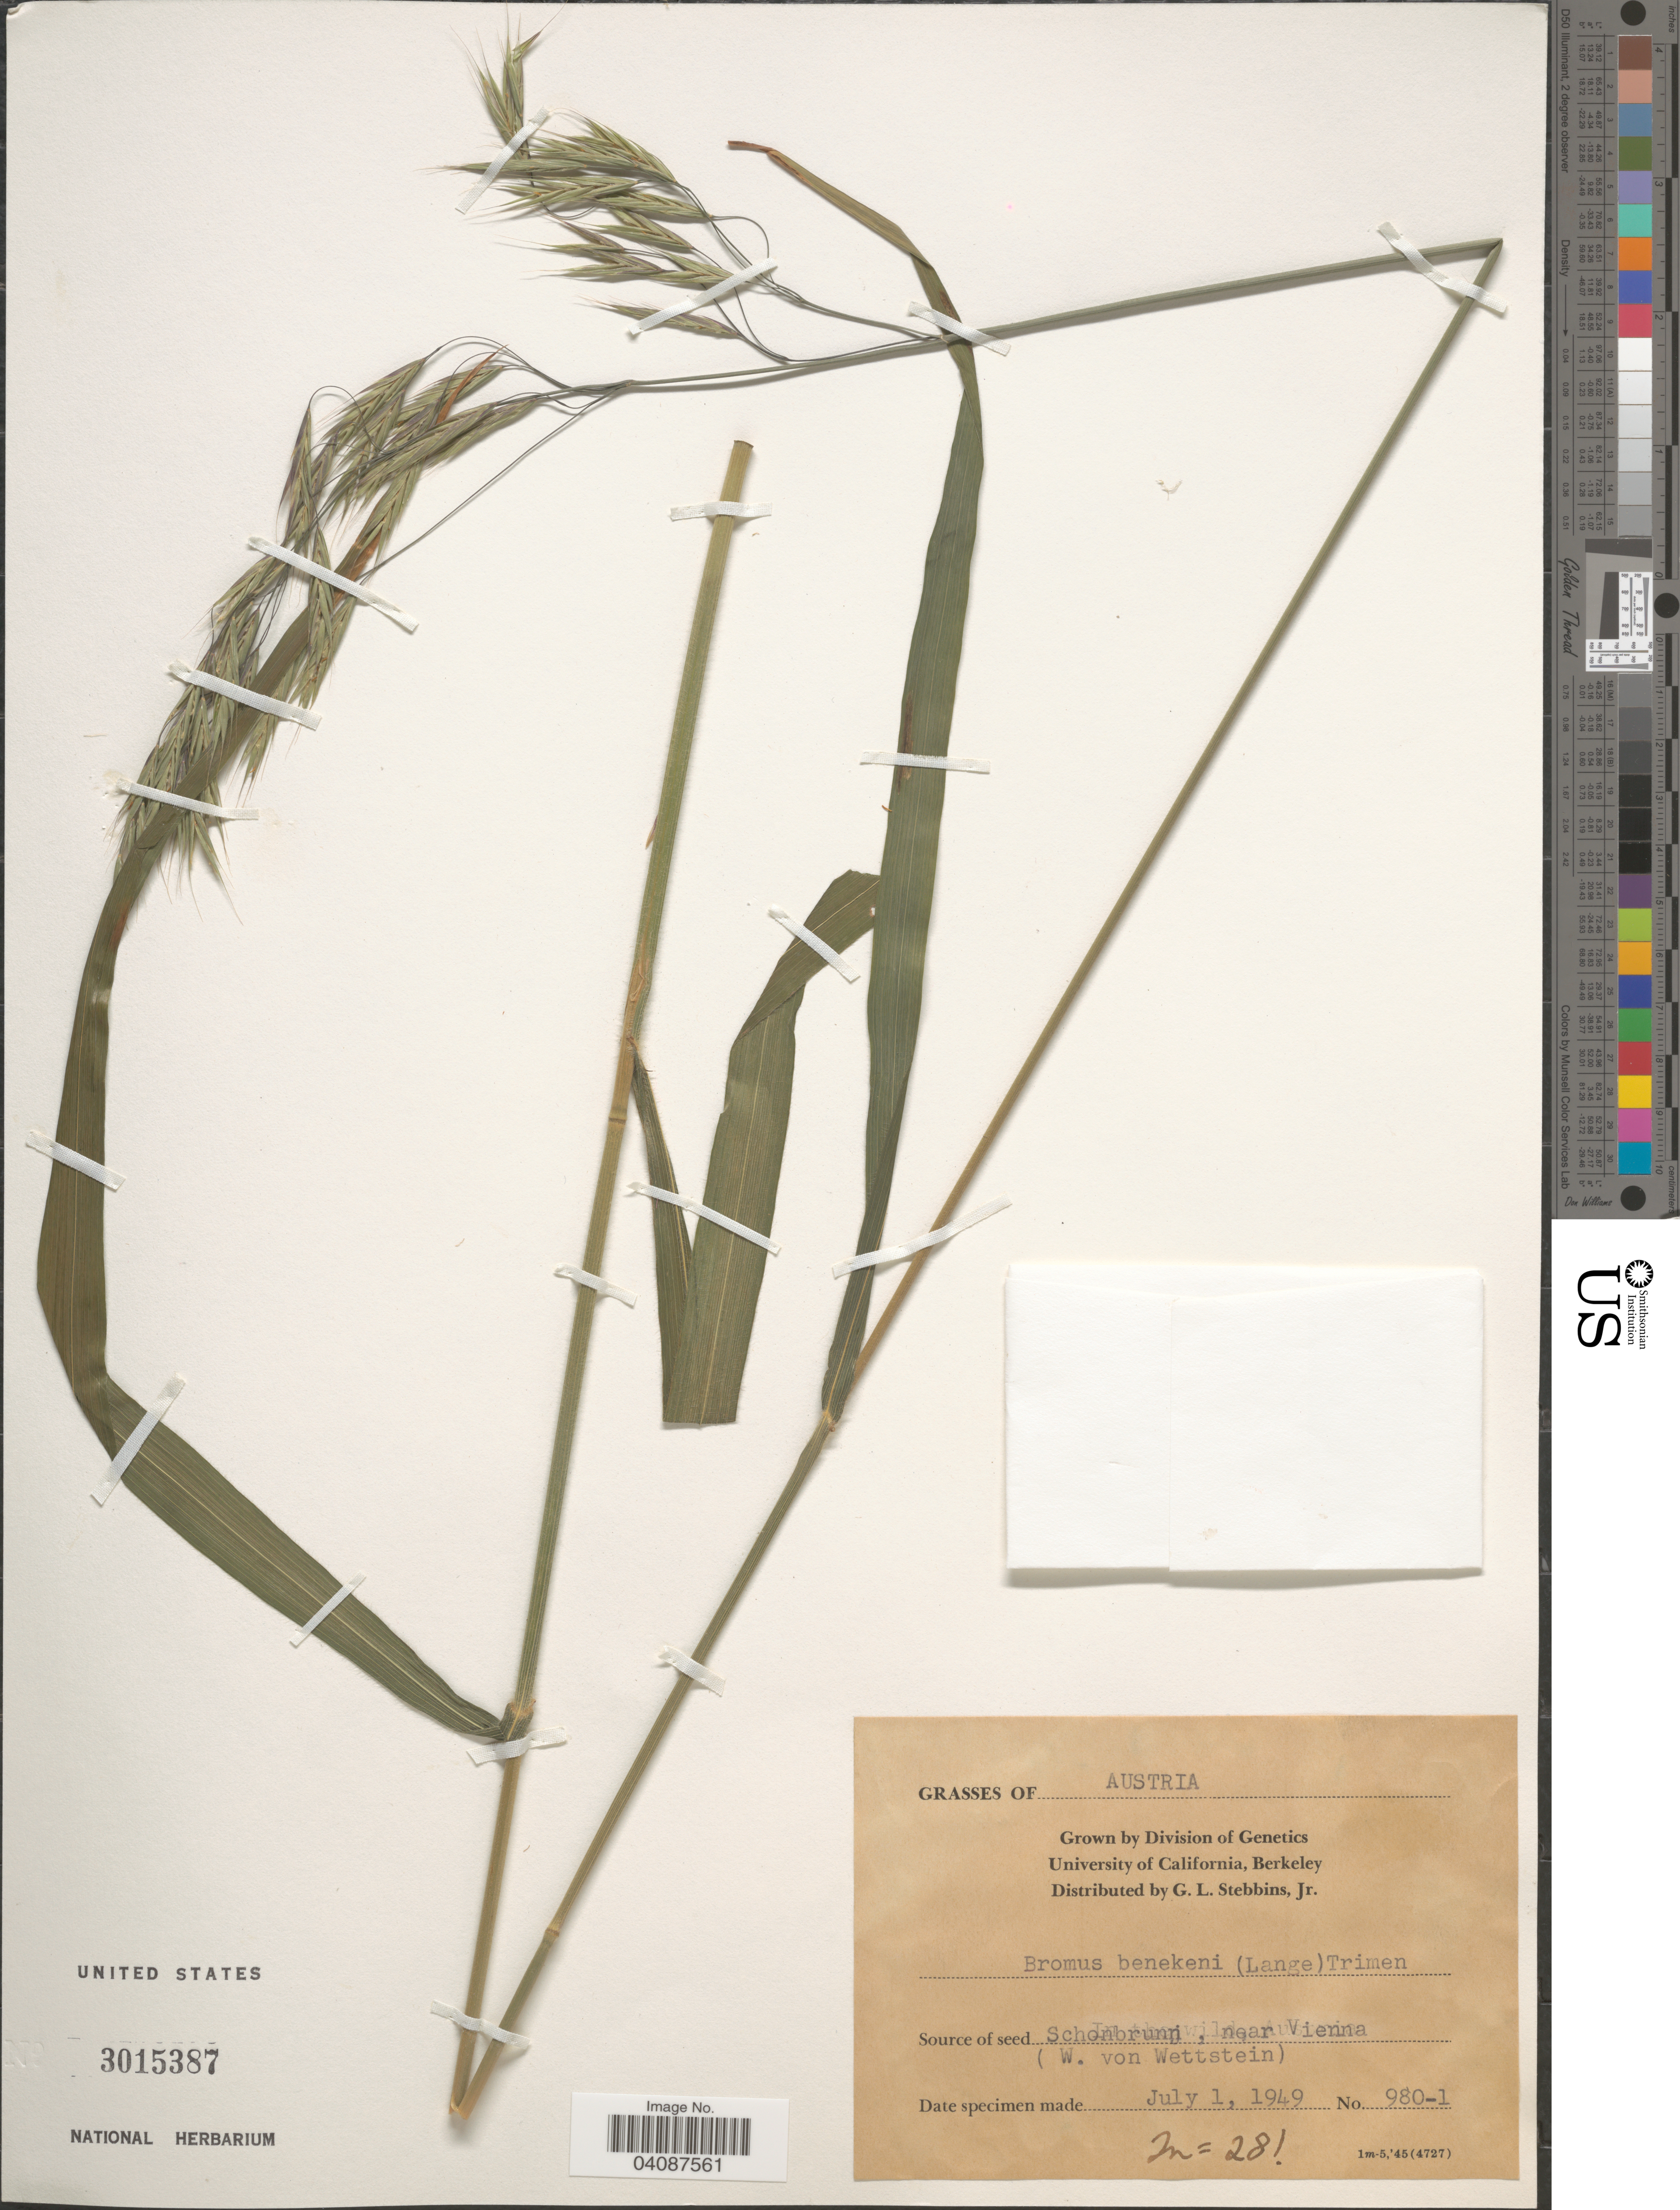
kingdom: Plantae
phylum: Tracheophyta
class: Liliopsida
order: Poales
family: Poaceae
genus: Bromus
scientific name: Bromus benekenii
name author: (Lange) Trimen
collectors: G. L. Stebbins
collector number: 980-1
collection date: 1949-07-01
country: Austria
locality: University of California, Berkeley.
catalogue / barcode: US 3015387